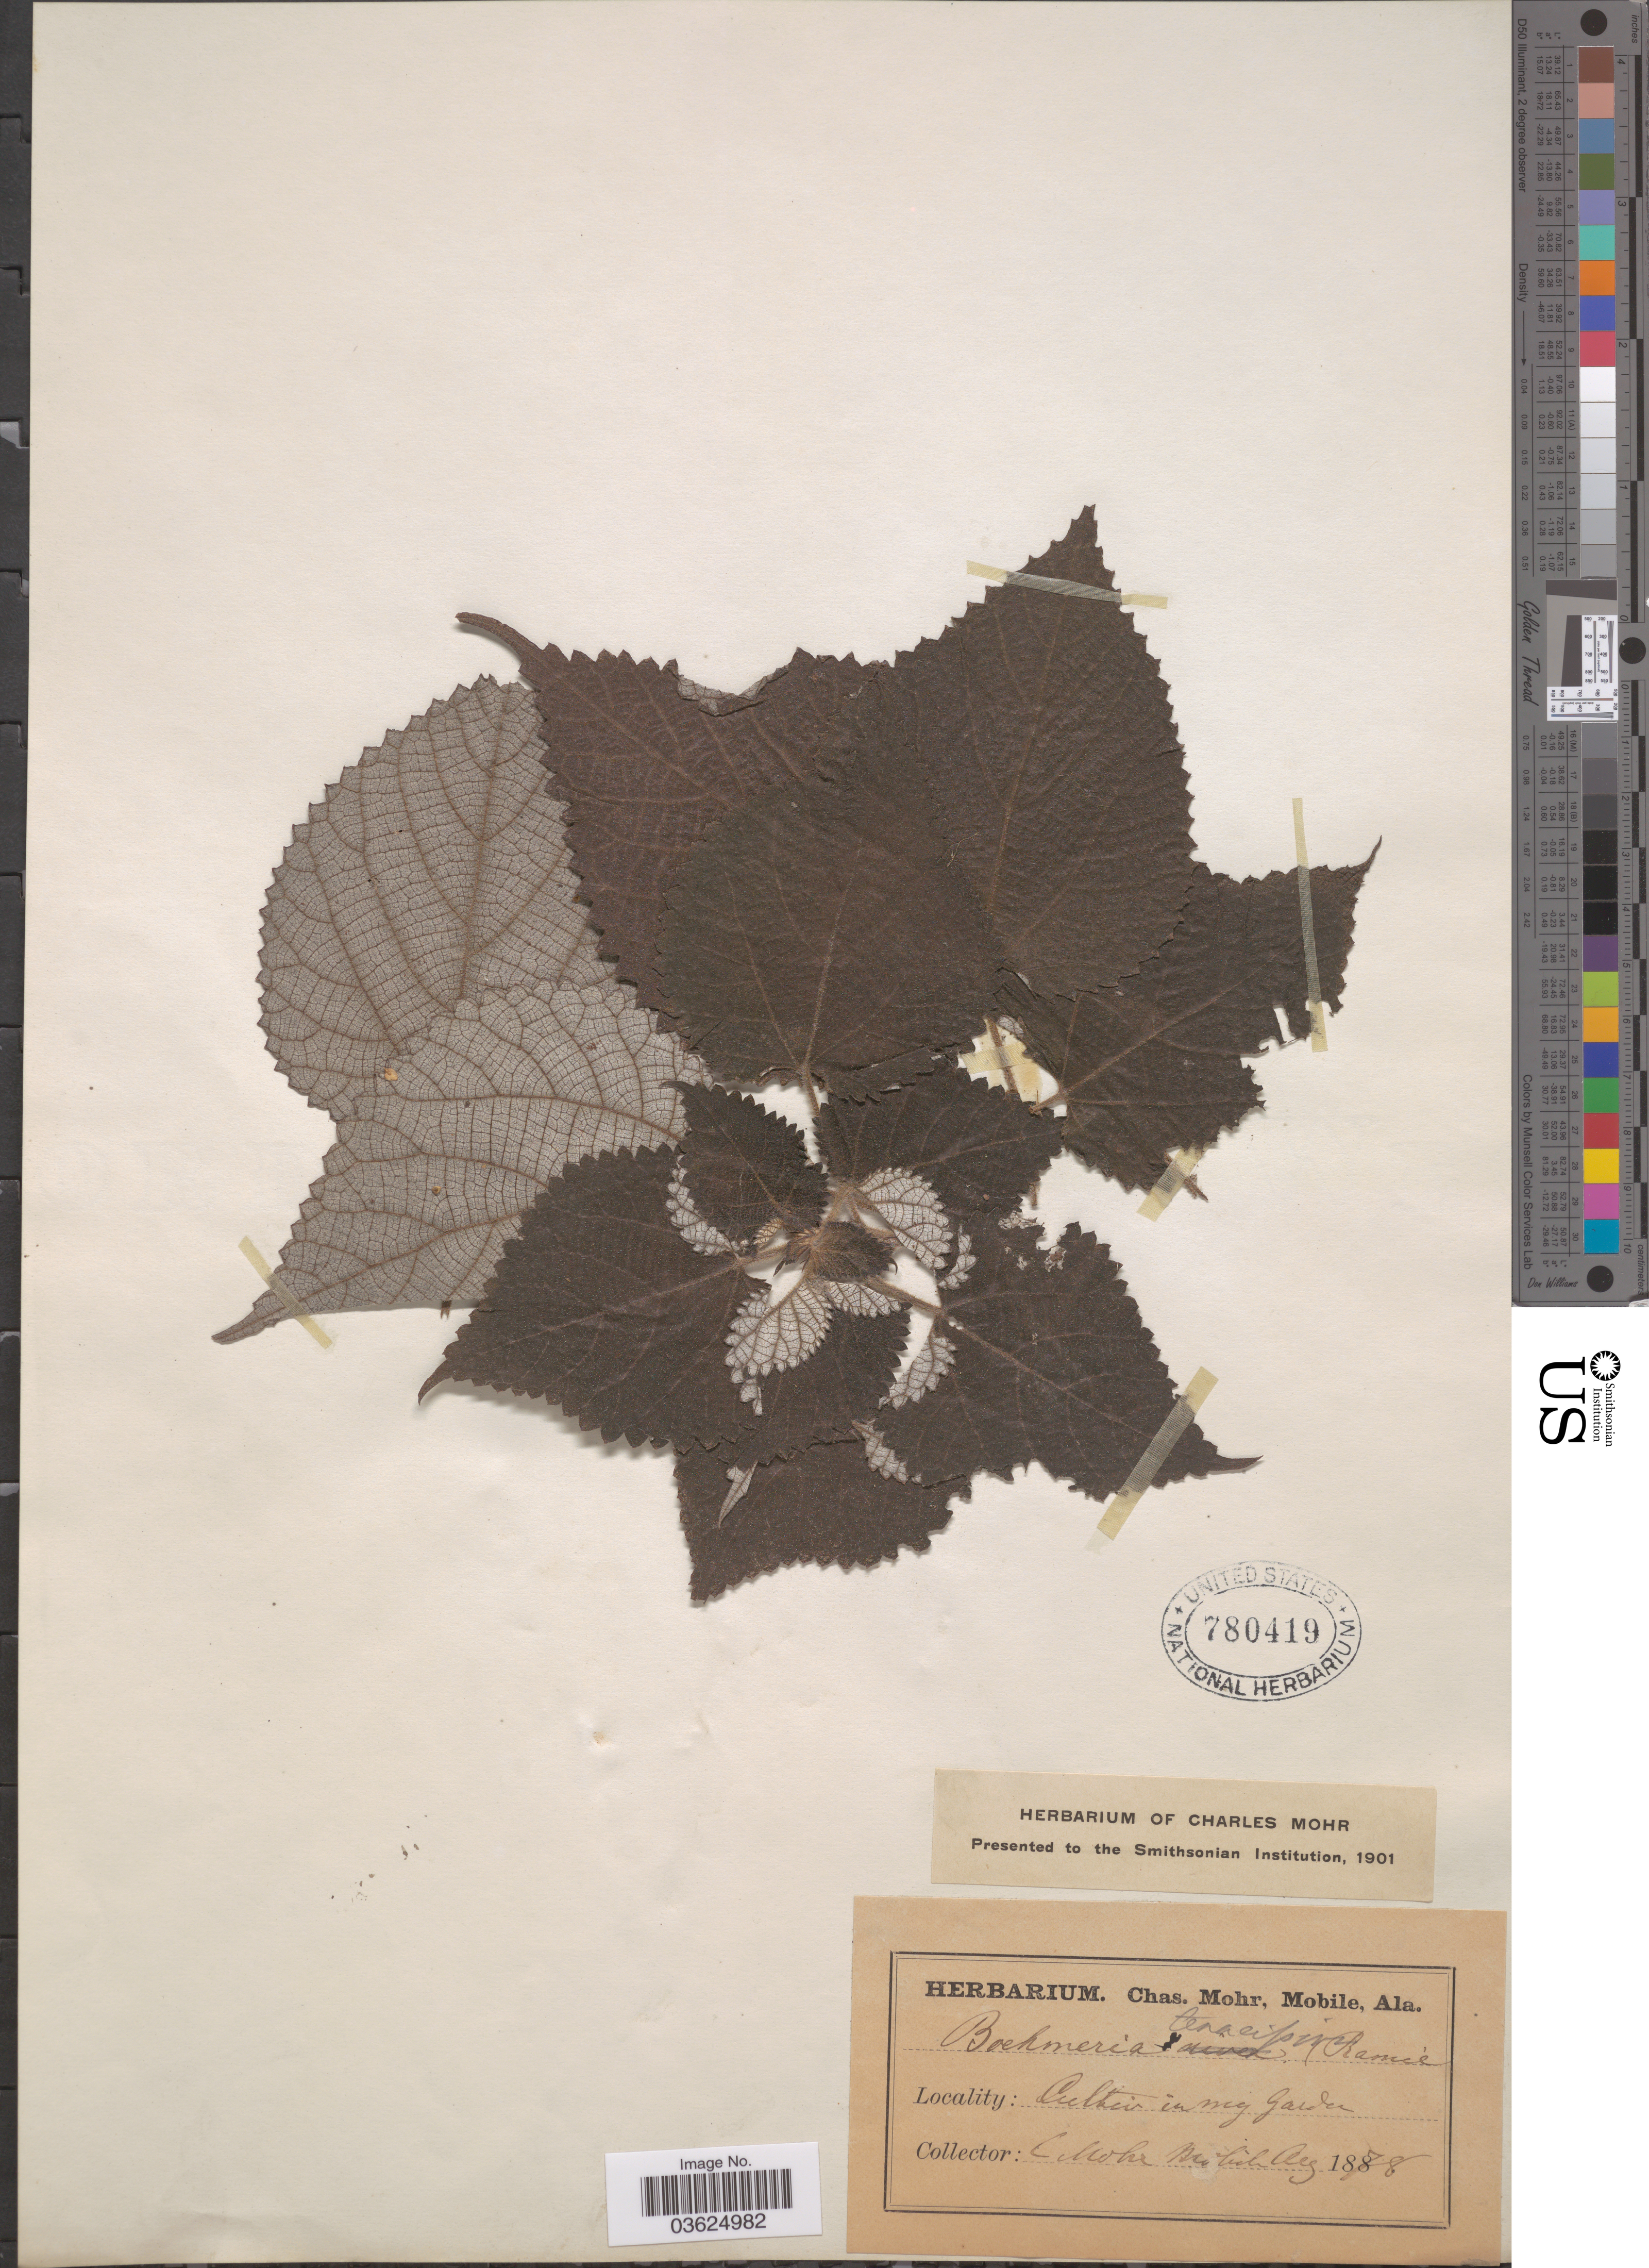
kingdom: Plantae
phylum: Tracheophyta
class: Magnoliopsida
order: Rosales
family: Urticaceae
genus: Boehmeria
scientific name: Boehmeria tenacissima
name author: Gaudich.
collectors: Mohr, C. T. (herbarium)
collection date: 1878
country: United States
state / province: Alabama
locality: In my Garden. Mobile.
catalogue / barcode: US 780419